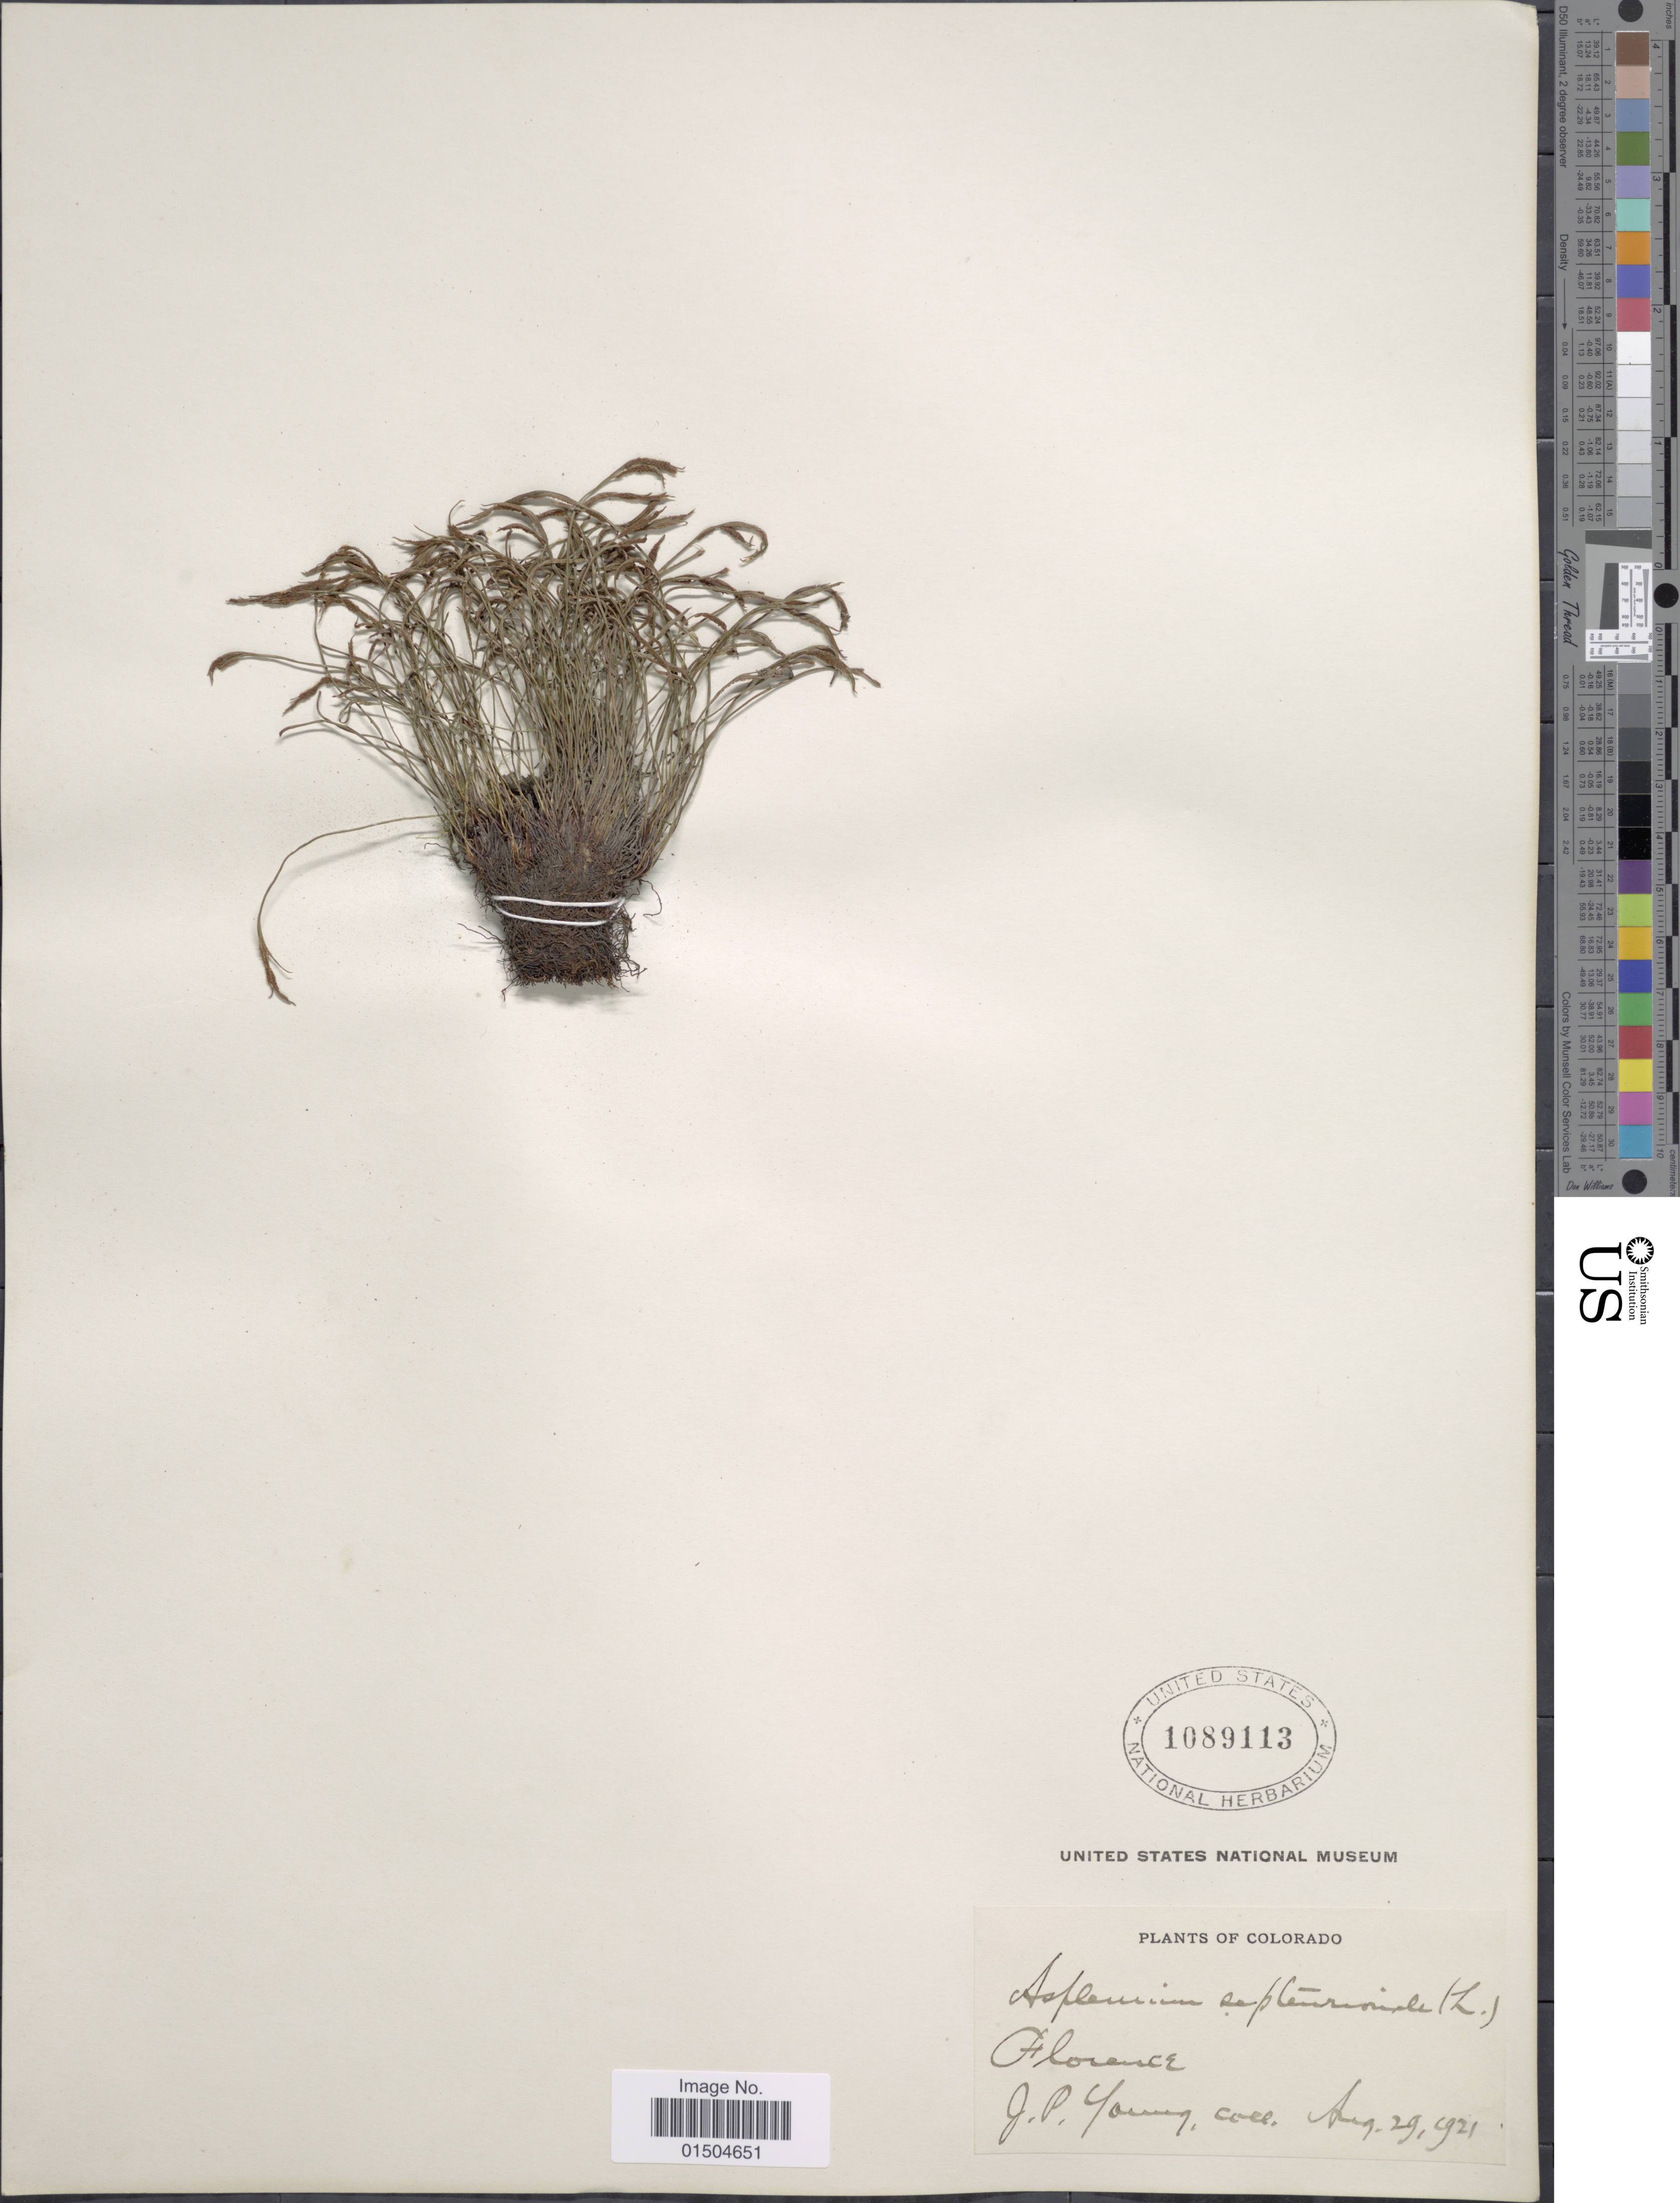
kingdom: Plantae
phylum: Tracheophyta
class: Polypodiopsida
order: Polypodiales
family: Aspleniaceae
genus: Asplenium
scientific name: Asplenium septentrionale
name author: (L.) Hoffm.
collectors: J. P. Young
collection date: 1921-08-29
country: United States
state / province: Colorado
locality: Florence.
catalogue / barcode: US 1089113